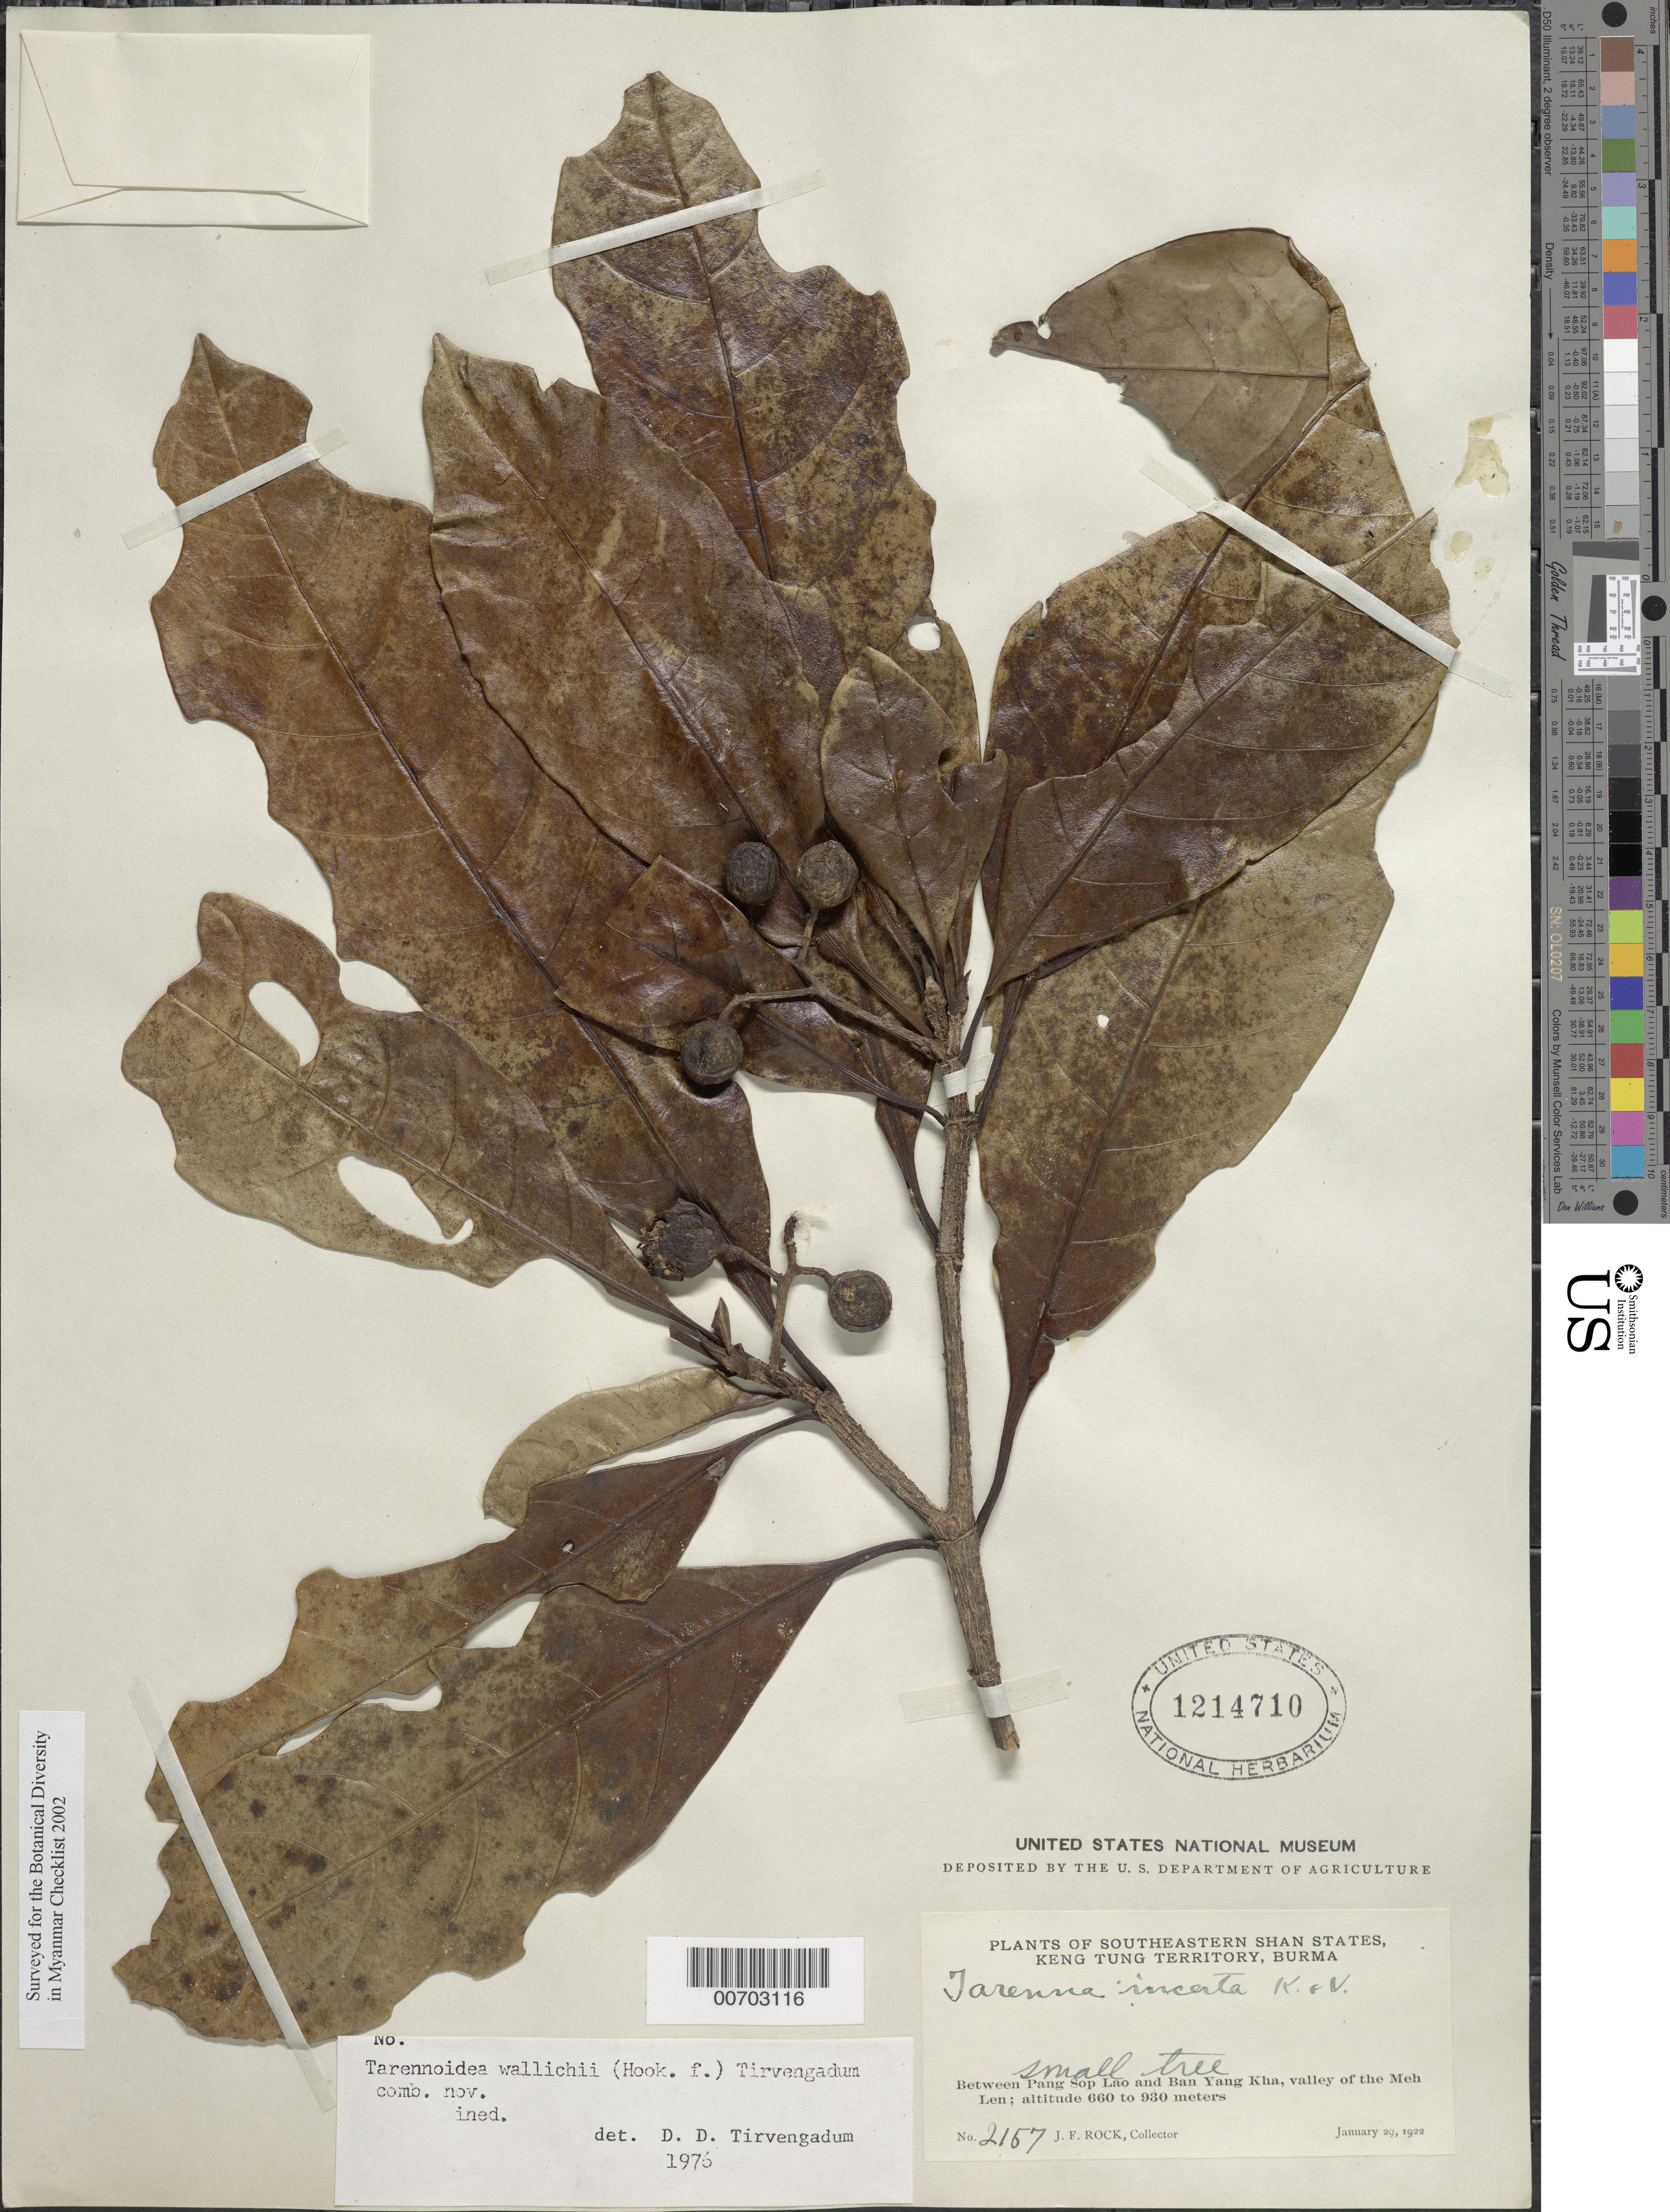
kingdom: Plantae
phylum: Tracheophyta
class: Magnoliopsida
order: Gentianales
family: Rubiaceae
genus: Tarennoidea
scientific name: Tarennoidea wallichii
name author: (Hook. f.) Tirveng. & Sastre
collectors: J. F. Rock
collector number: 2157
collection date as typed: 29 Jan 1922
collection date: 1922-01-29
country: Myanmar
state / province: Shan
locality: Southeastern Shan States, Keng Tung Terr., betw. Pang Sop Lao and Ban Yang Kha, valley of the Meh Len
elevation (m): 660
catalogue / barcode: US 1214710